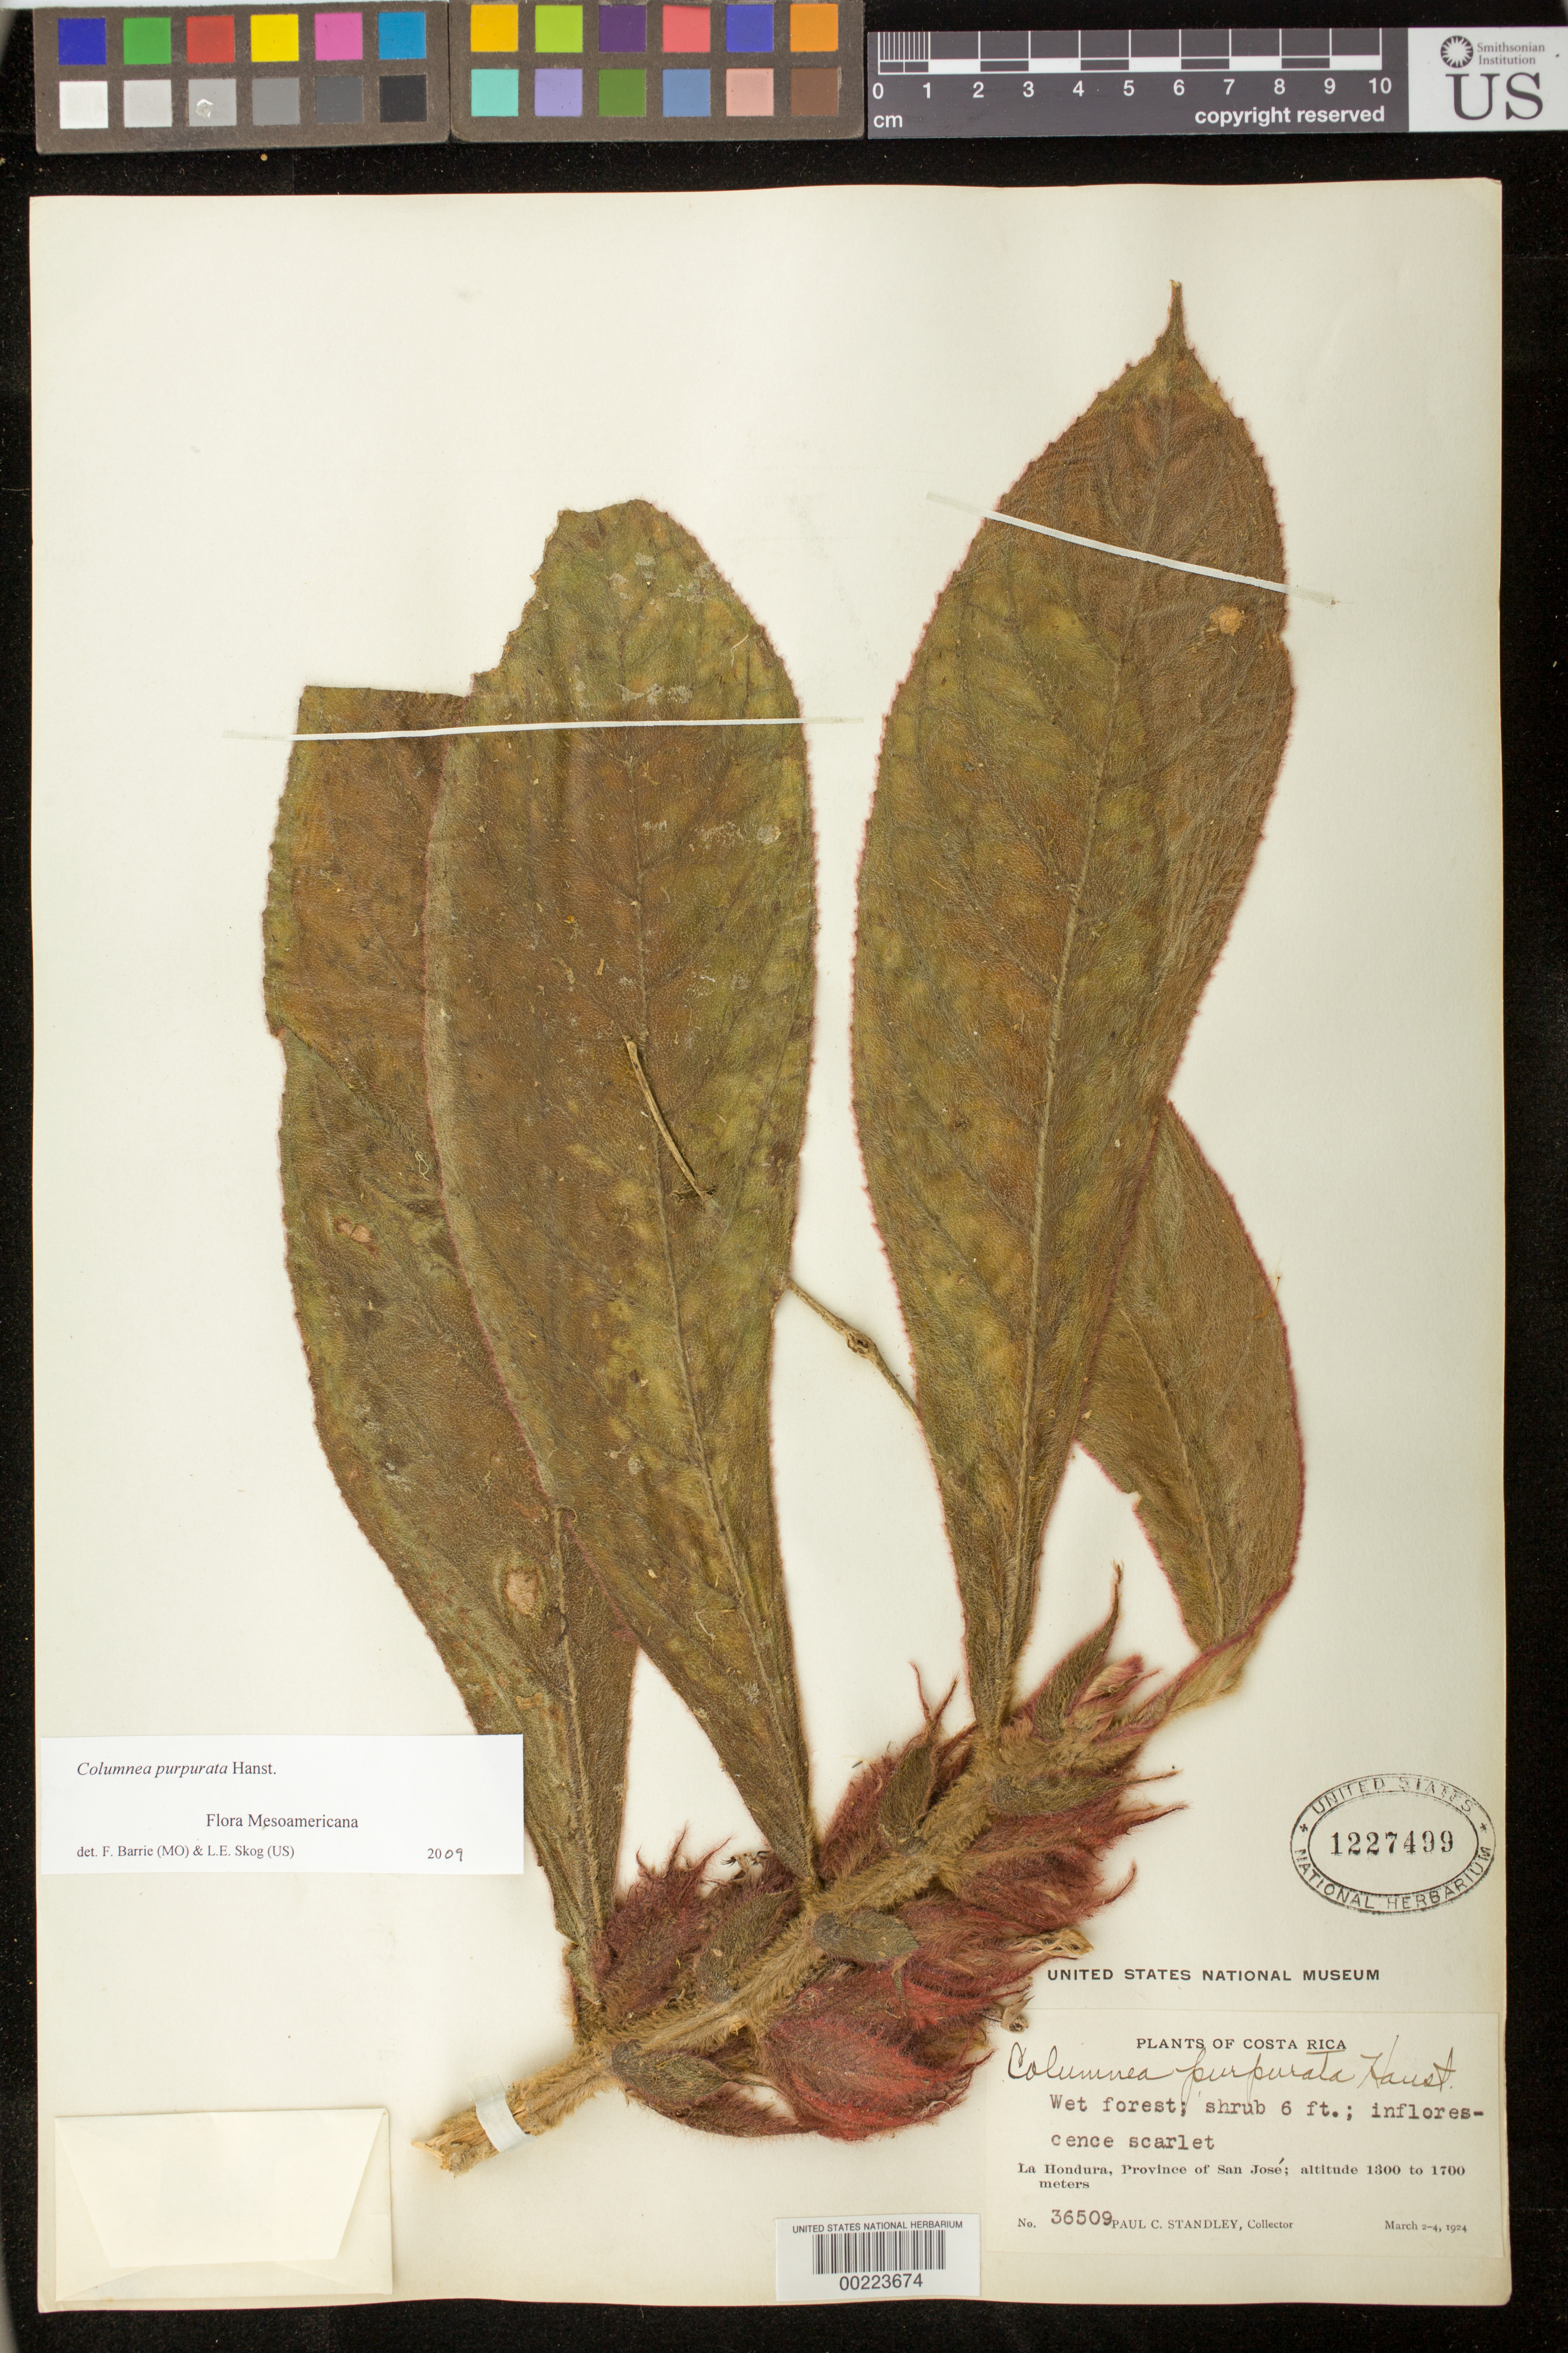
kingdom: Plantae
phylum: Tracheophyta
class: Magnoliopsida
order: Lamiales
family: Gesneriaceae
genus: Columnea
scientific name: Columnea purpurata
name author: Hanst.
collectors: P. C. Standley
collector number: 36509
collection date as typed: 2-4 Mar 1924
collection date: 1924-03-02/1924-03-04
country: Costa Rica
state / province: San José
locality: La Hondura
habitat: Wet forest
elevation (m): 1300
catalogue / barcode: US 1227499